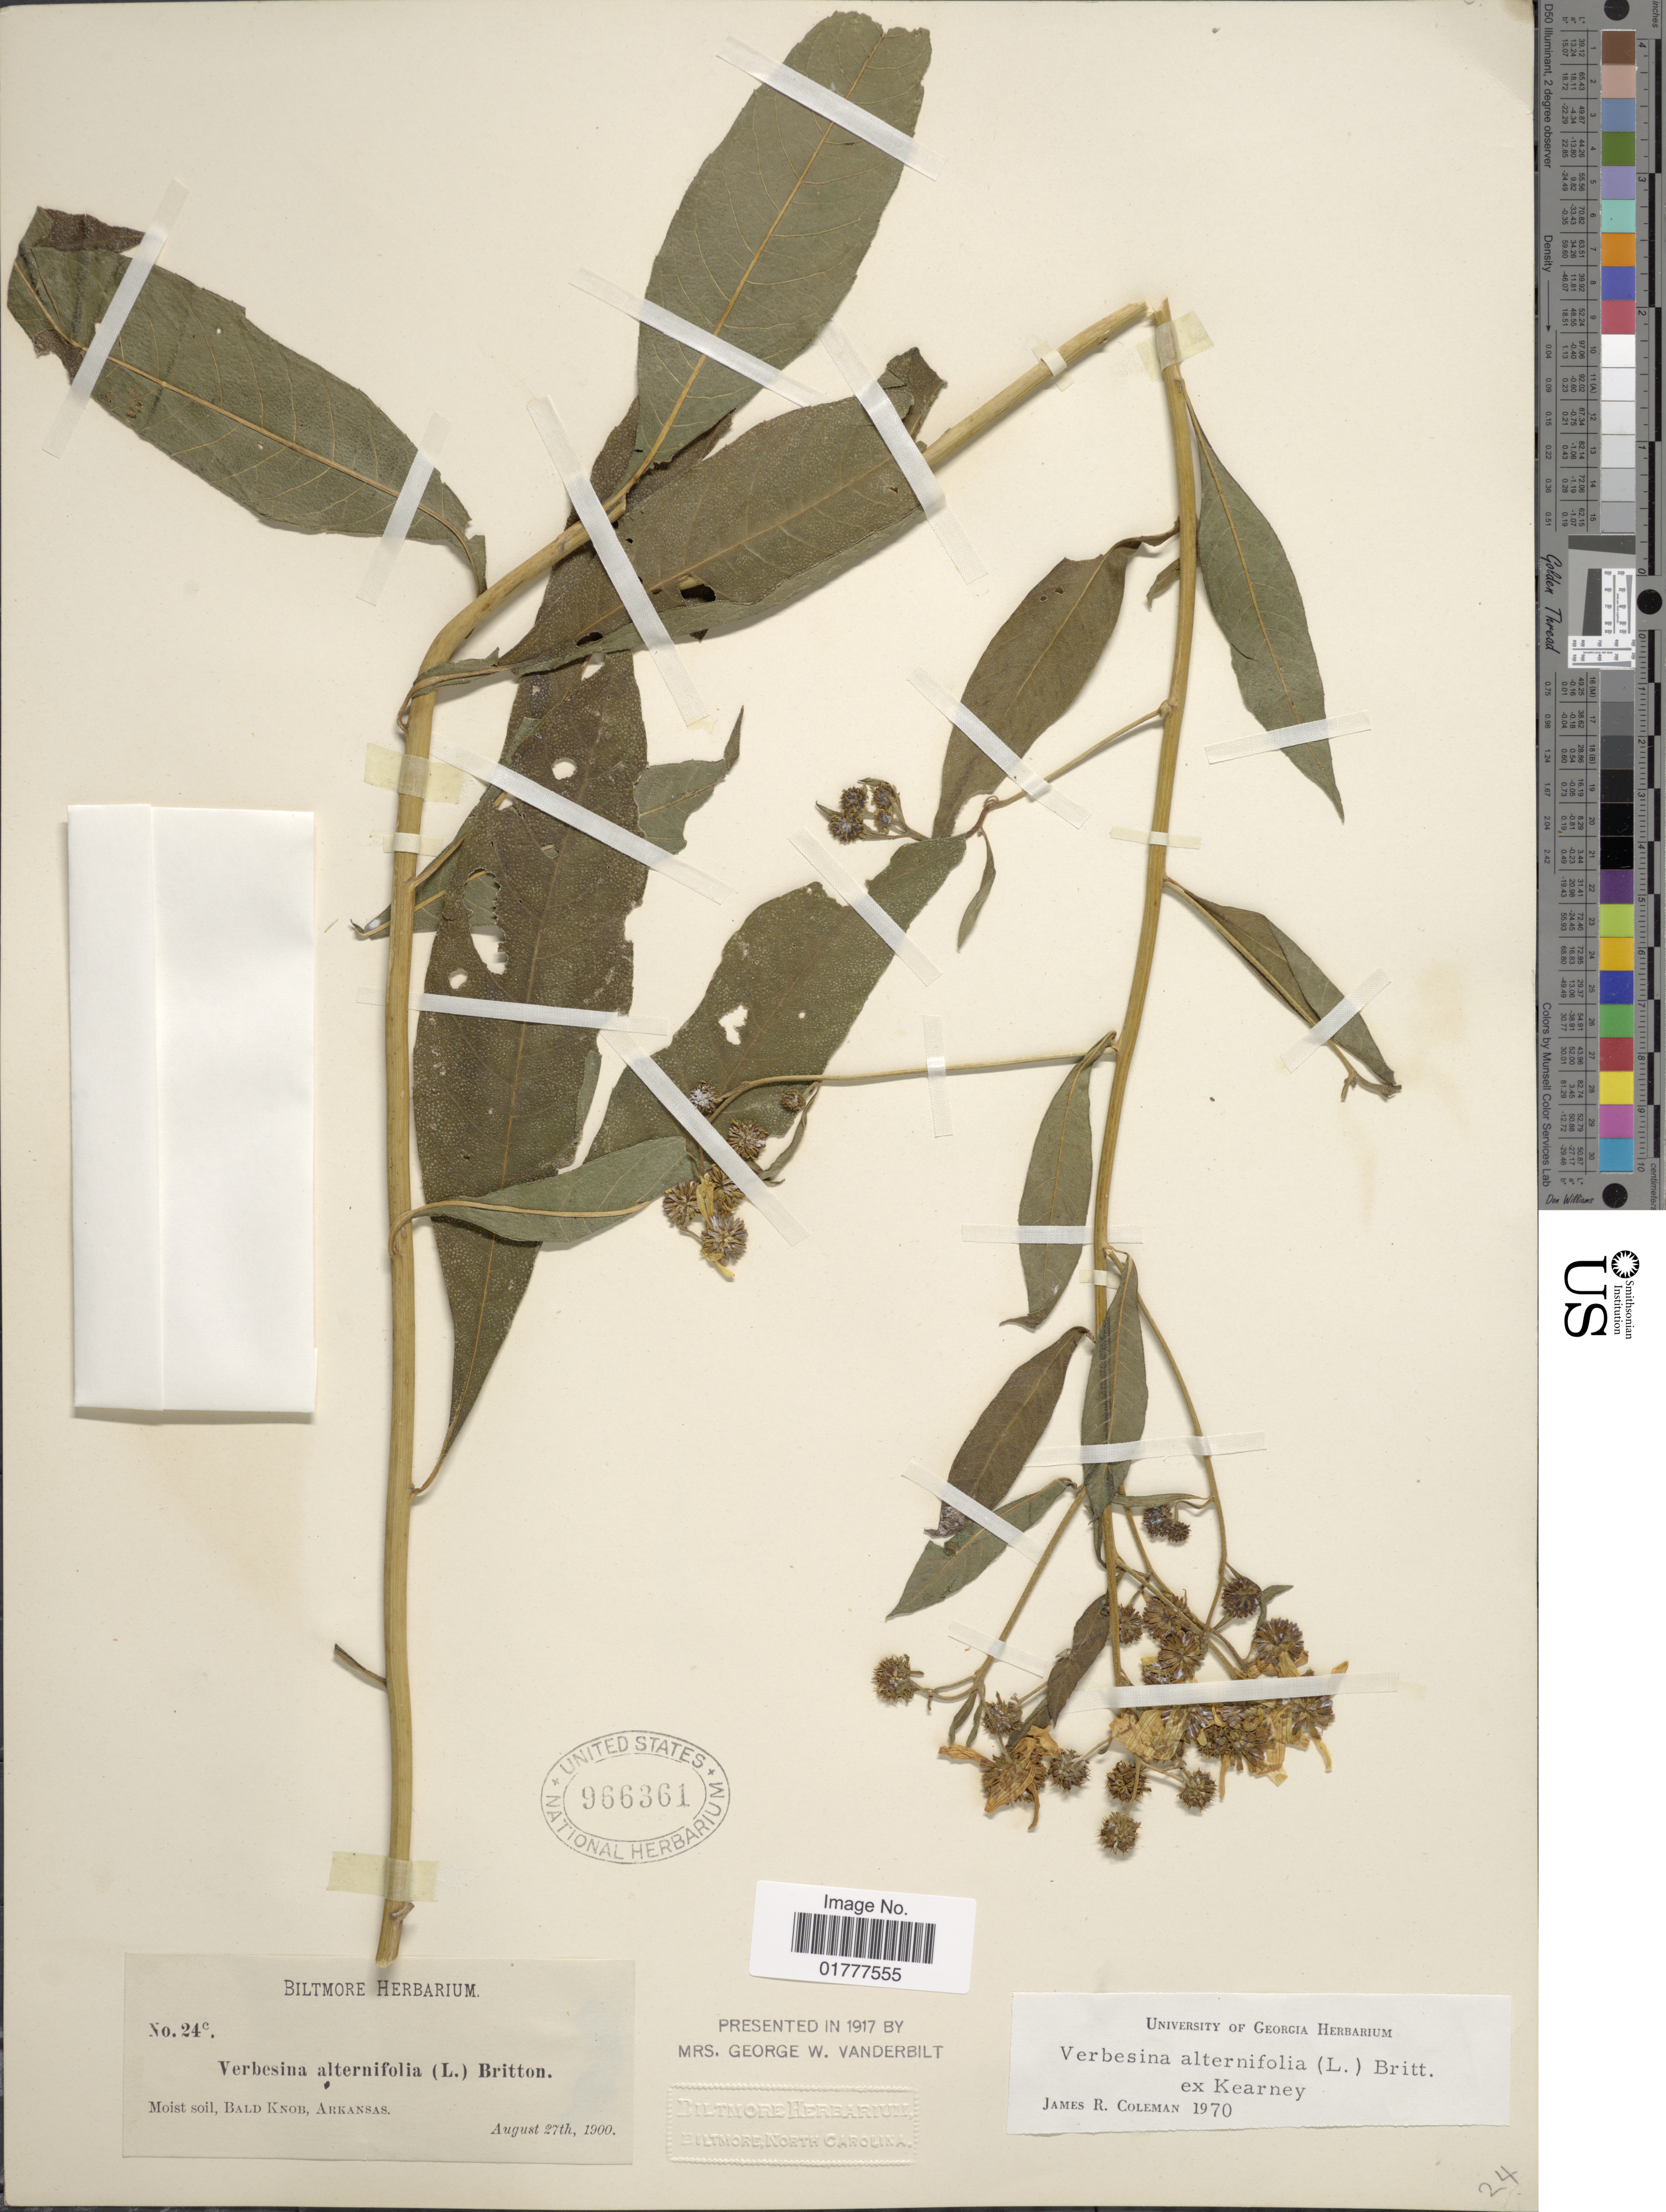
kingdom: Plantae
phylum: Tracheophyta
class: Magnoliopsida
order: Asterales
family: Asteraceae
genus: Actinomeris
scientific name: Actinomeris alternifolia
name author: (L.) DC.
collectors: ex herb. Biltmore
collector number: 24c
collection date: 1900-08-27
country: United States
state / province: Arkansas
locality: Bald Knob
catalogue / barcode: US 966361